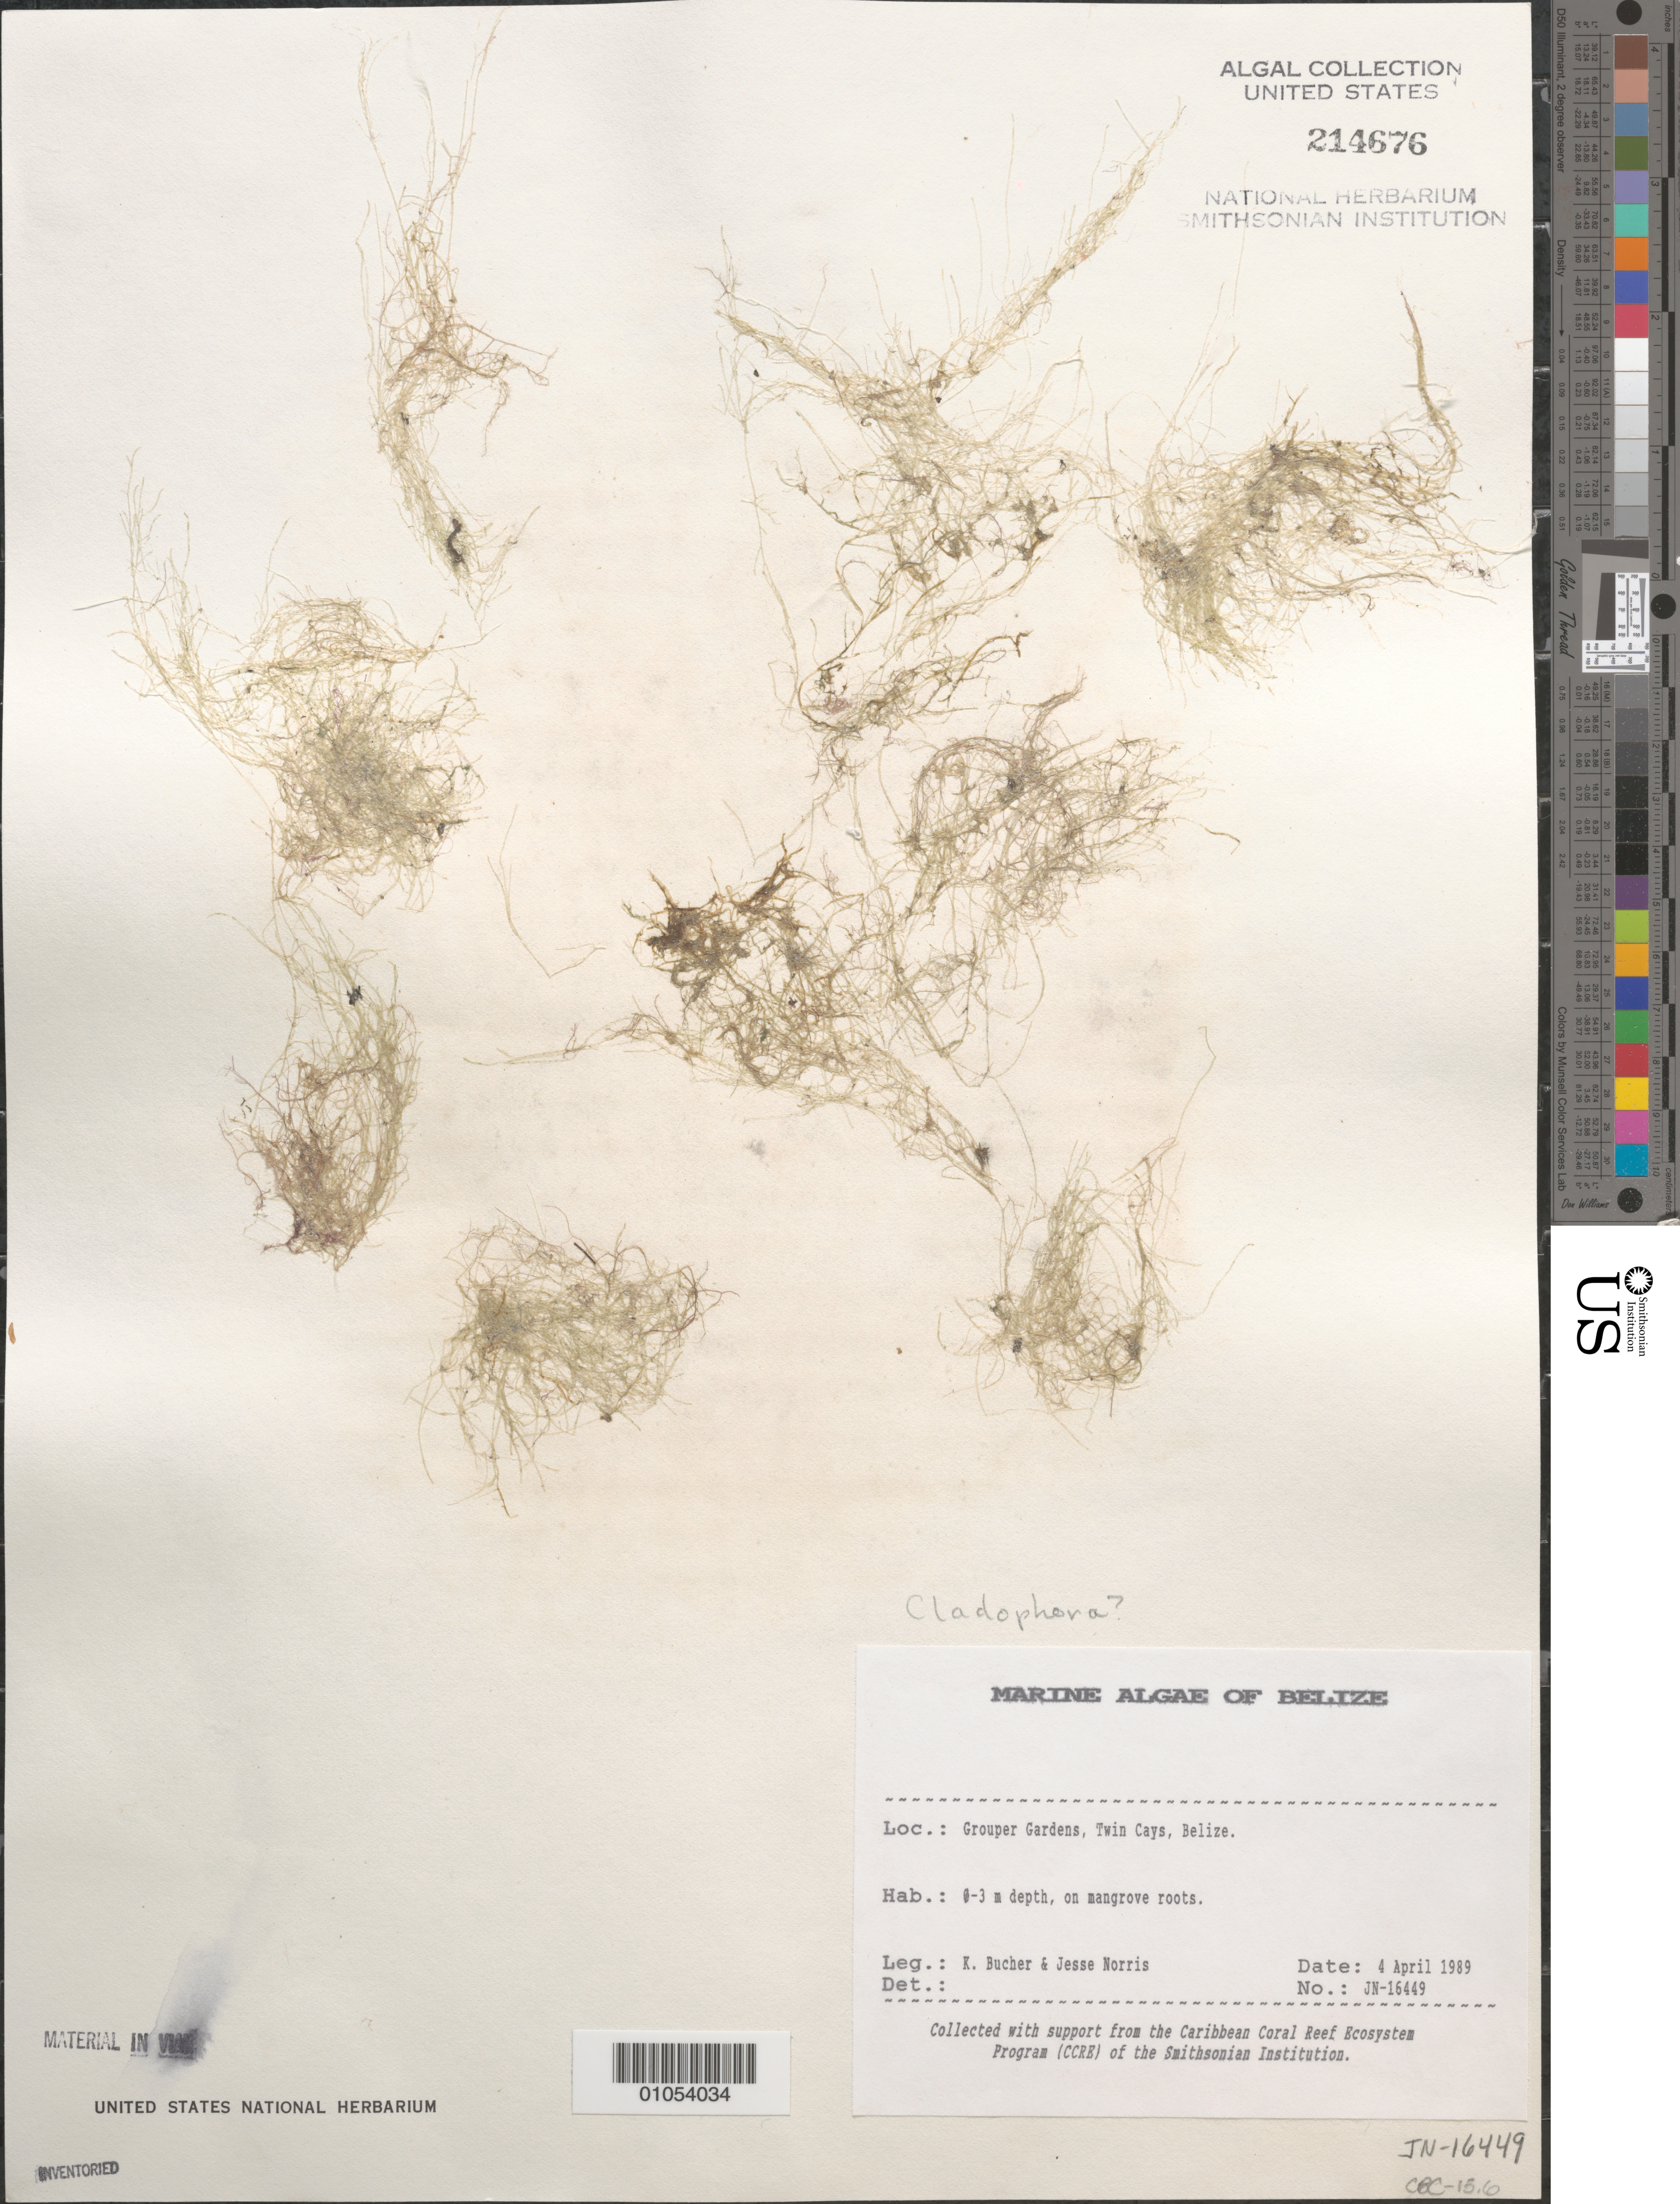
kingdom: Plantae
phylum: Chlorophyta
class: Ulvophyceae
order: Cladophorales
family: Cladophoraceae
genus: Cladophora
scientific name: Cladophora sp.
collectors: K. E. Bucher & J. A. Norris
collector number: JN-16449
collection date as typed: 04 Apr 1989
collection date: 1989-04-04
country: Belize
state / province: Stann Creek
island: Twin Cays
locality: Grouper Gardens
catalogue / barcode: US 214676